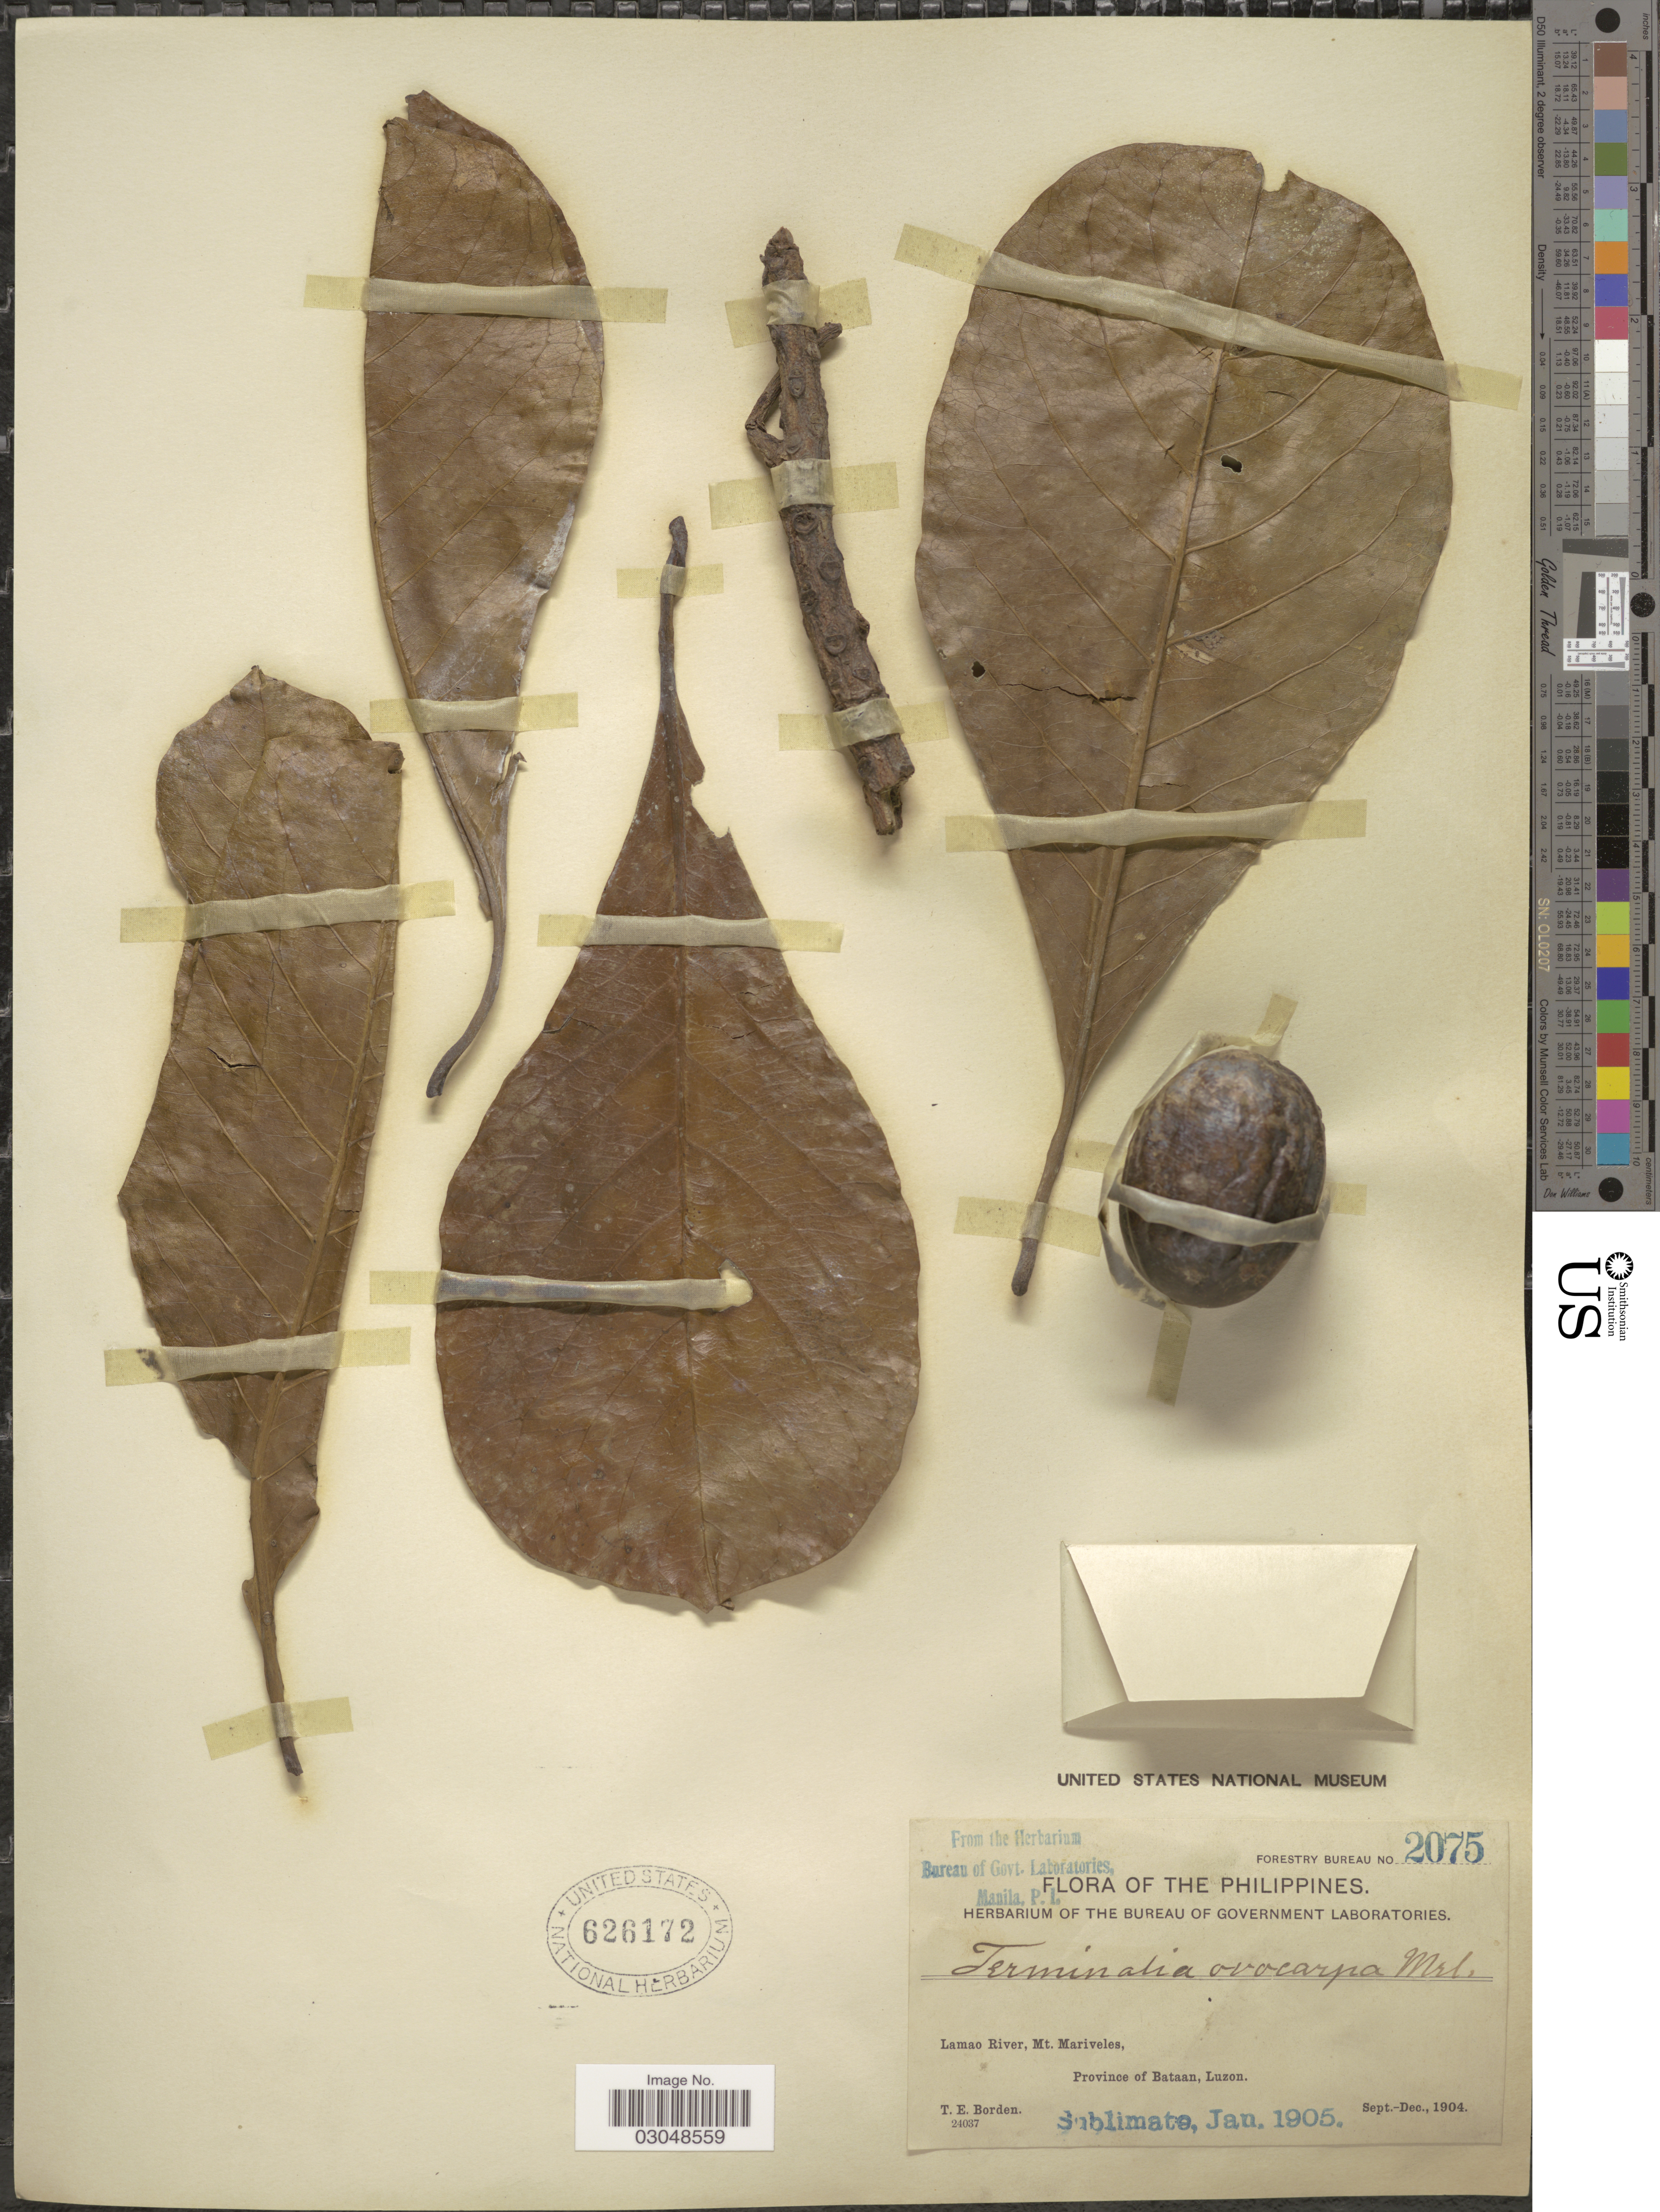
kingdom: Plantae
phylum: Tracheophyta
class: Magnoliopsida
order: Myrtales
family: Combretaceae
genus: Terminalia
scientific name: Terminalia oocarpa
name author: Merr.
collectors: T. E. Borden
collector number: Forestry Bureau 2075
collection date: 1904-09/1904-12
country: Philippines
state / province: Cagayan Valley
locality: Lamao River, Mt. Mariveles, Province of Bataan, Luzon.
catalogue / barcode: US 626172